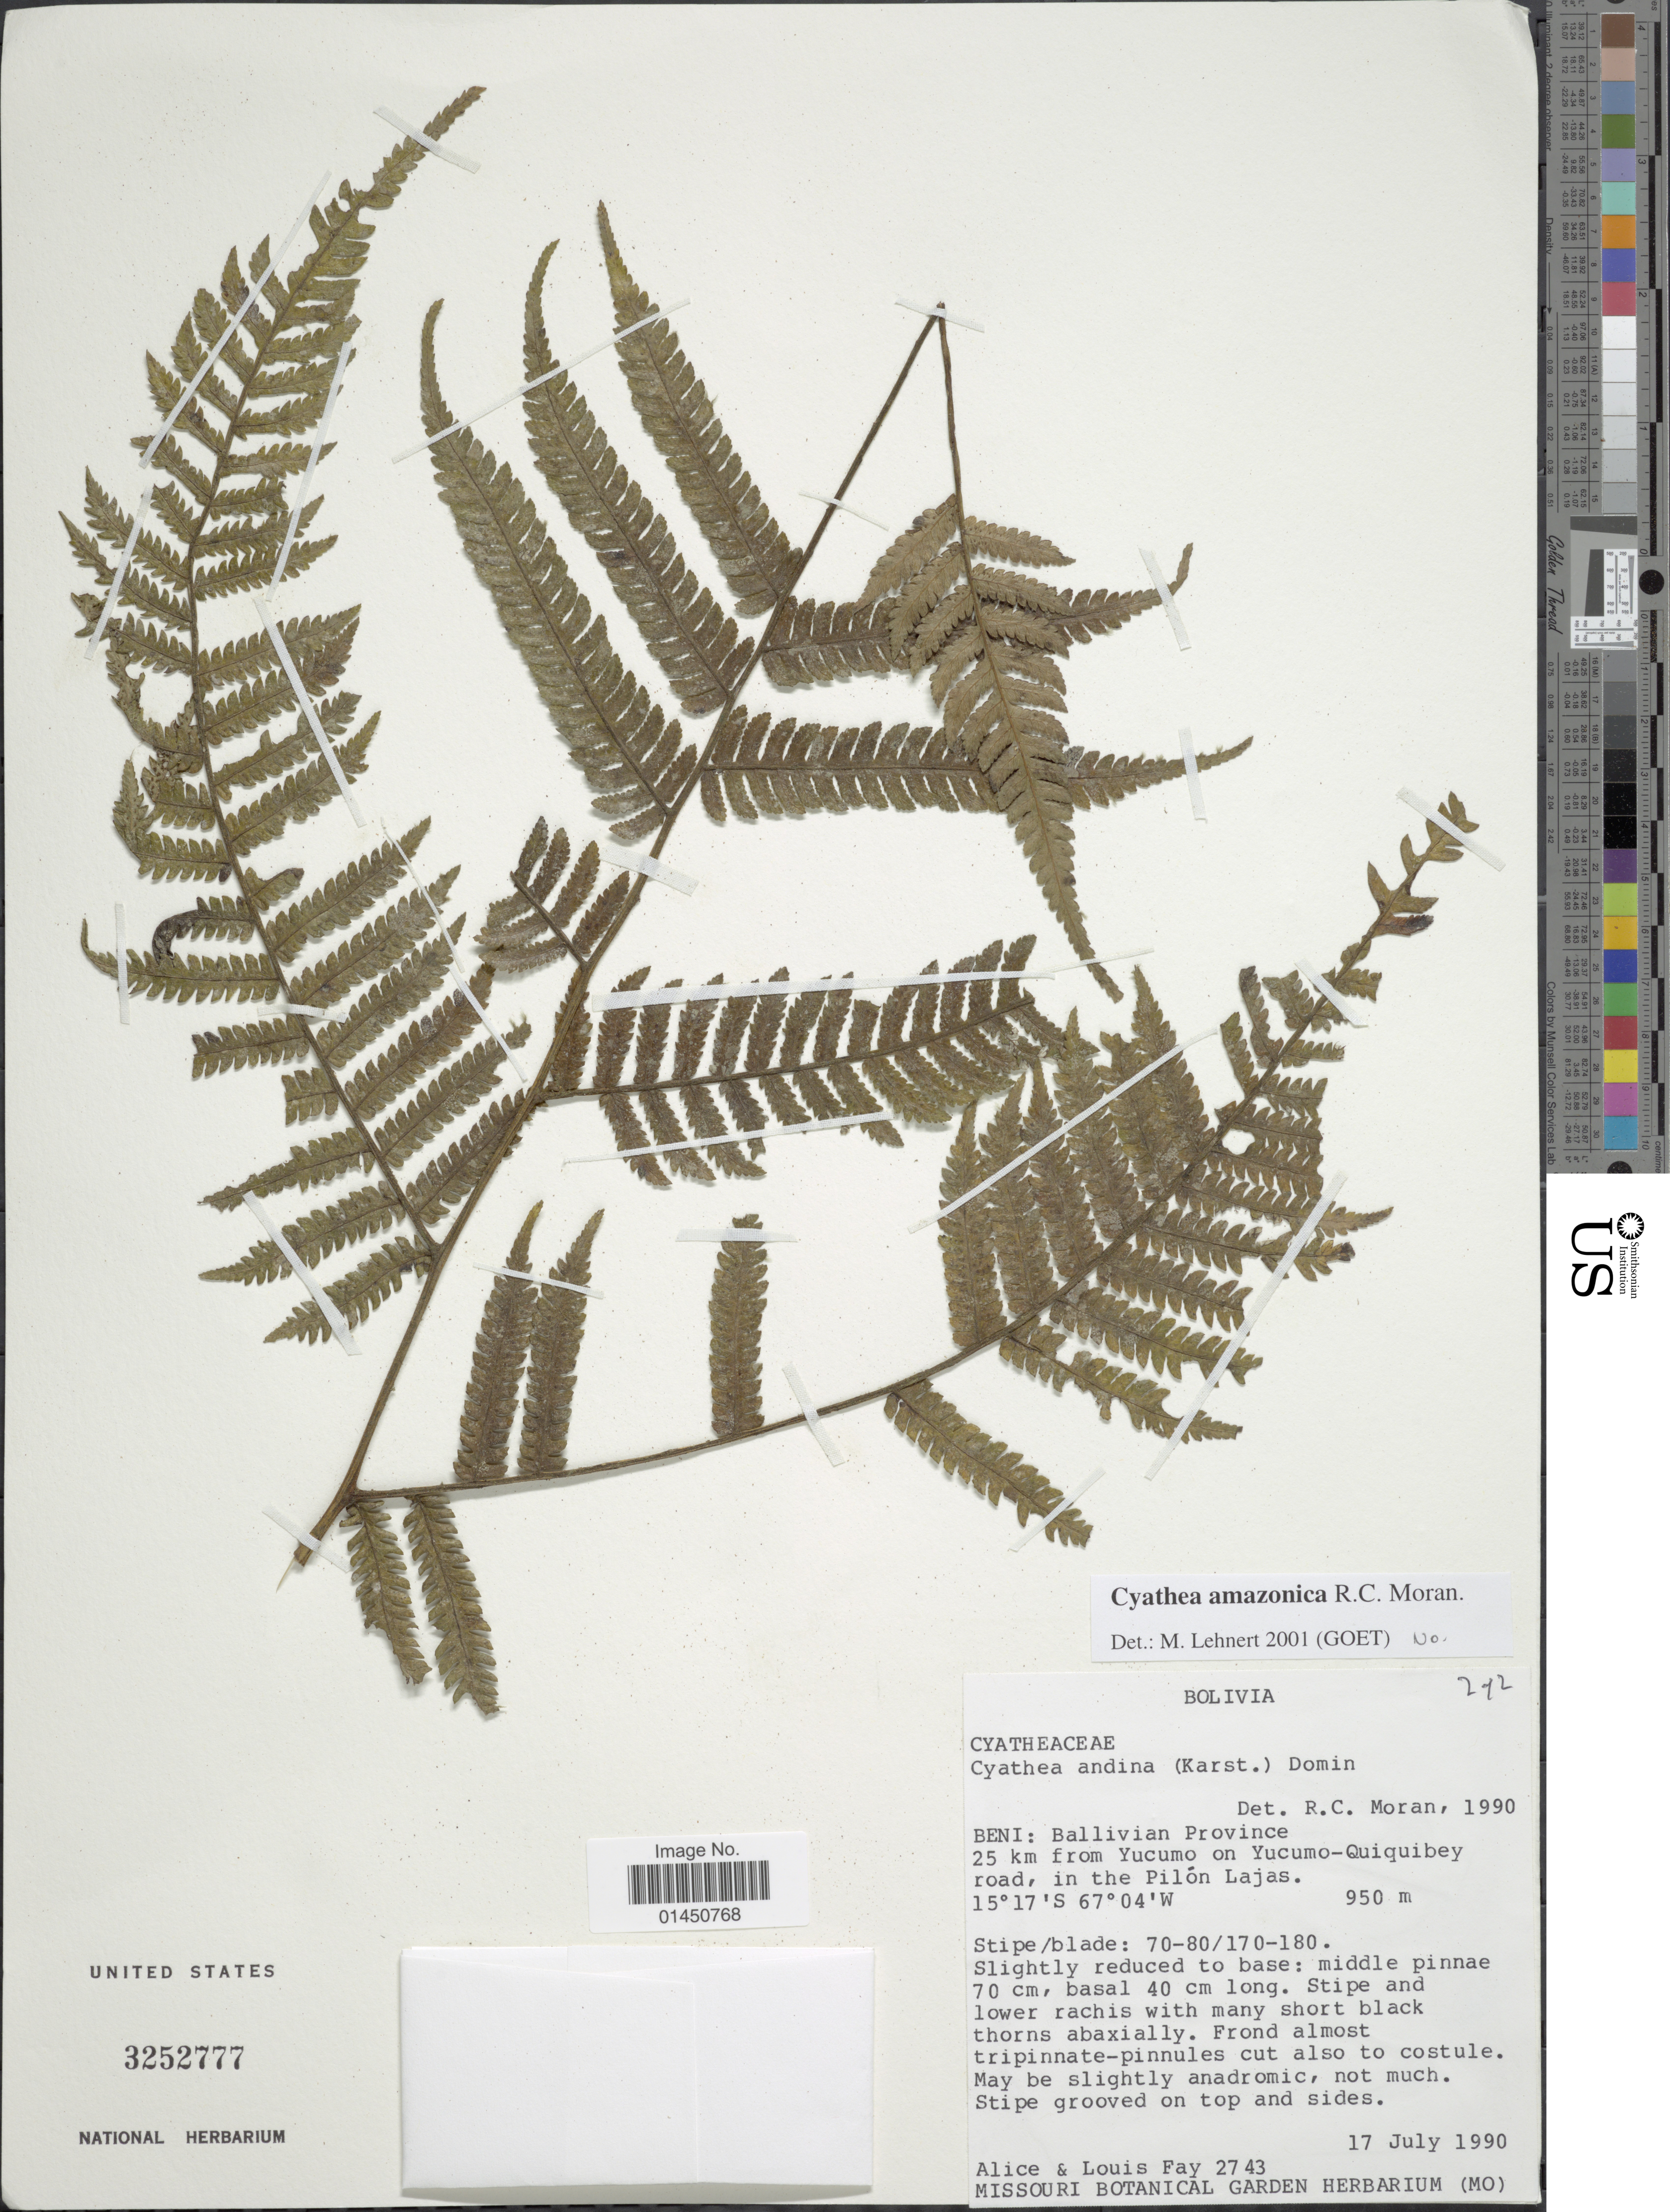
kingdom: Plantae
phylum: Tracheophyta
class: Polypodiopsida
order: Cyatheales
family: Cyatheaceae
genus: Cyathea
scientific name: Cyathea andina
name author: Domin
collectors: A. Fay & L. Fay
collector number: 2743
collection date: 1990-07-17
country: Bolivia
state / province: Beni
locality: Ballivian Province, 25 km from Yucumo on Yucumo-Quiquibey road, in the Pilon Lajas.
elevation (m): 950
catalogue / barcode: US 3252777